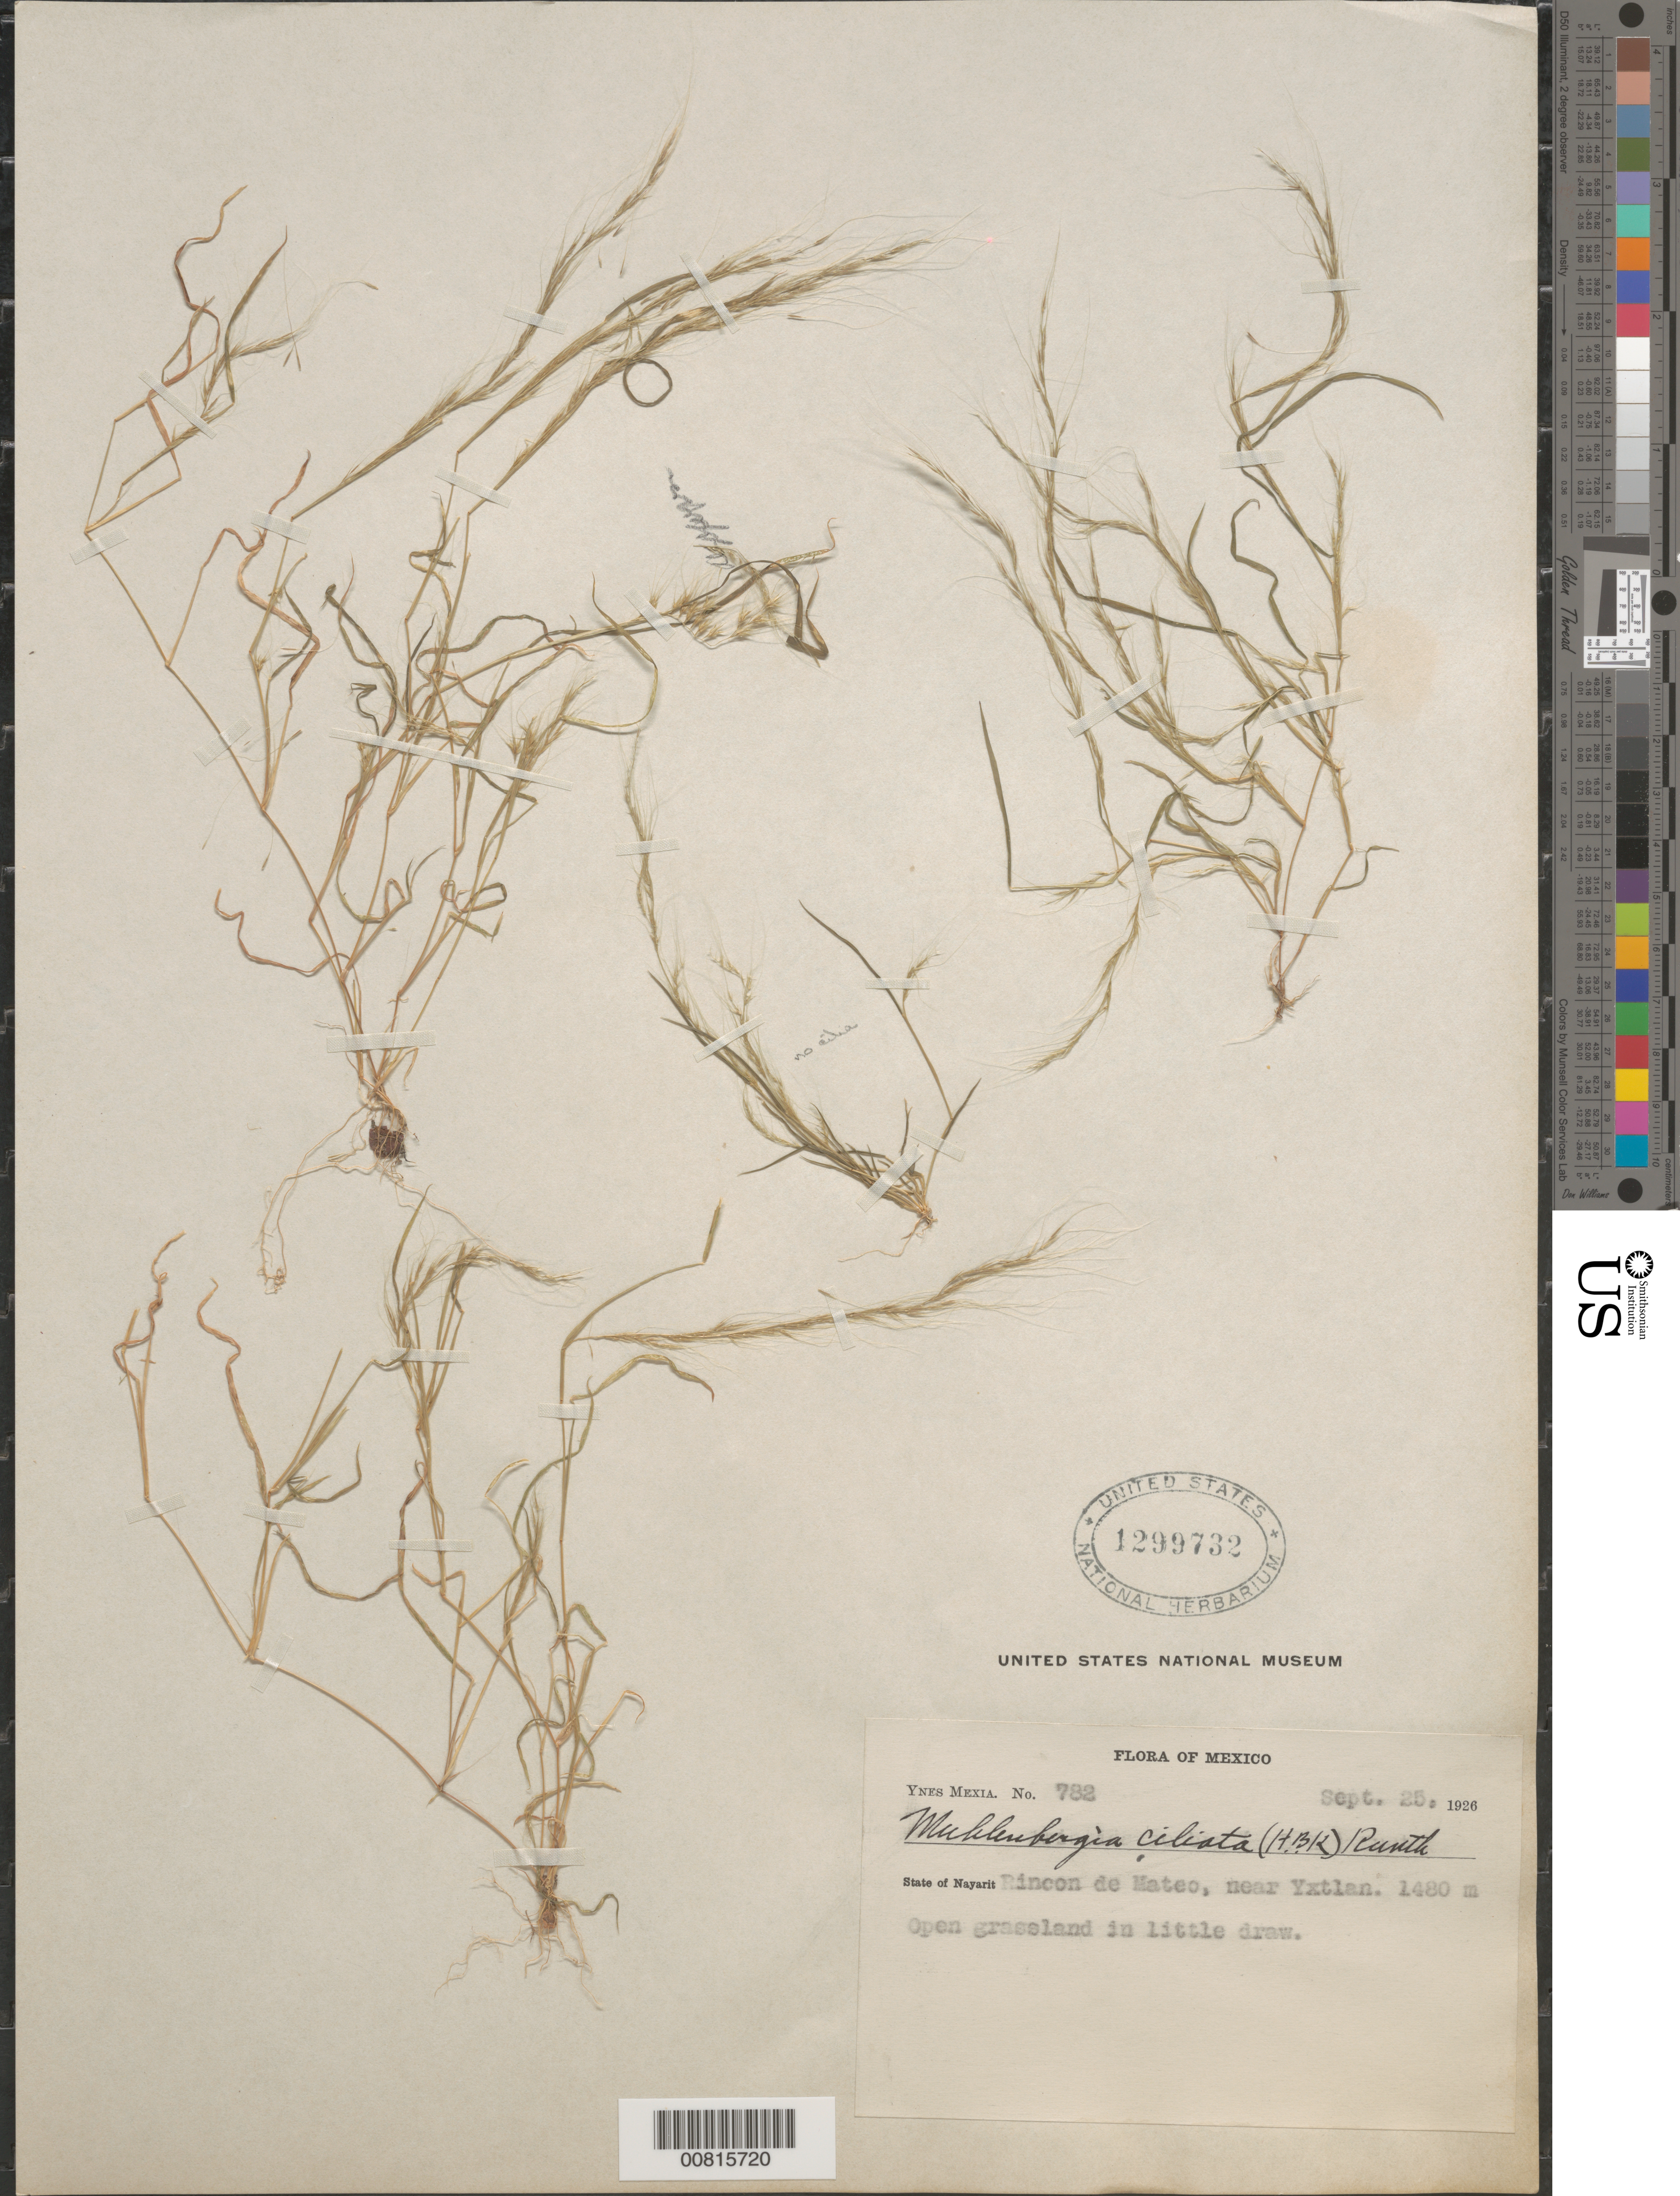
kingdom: Plantae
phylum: Tracheophyta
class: Liliopsida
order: Poales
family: Poaceae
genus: Muhlenbergia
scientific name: Muhlenbergia tenella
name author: (Kunth) Trin.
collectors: Y. Mexia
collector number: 782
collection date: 1926-09-25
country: Mexico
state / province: Nayarit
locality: Rincon de Mateo, near Yxtlan, Nay.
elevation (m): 1480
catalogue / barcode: US 1299732